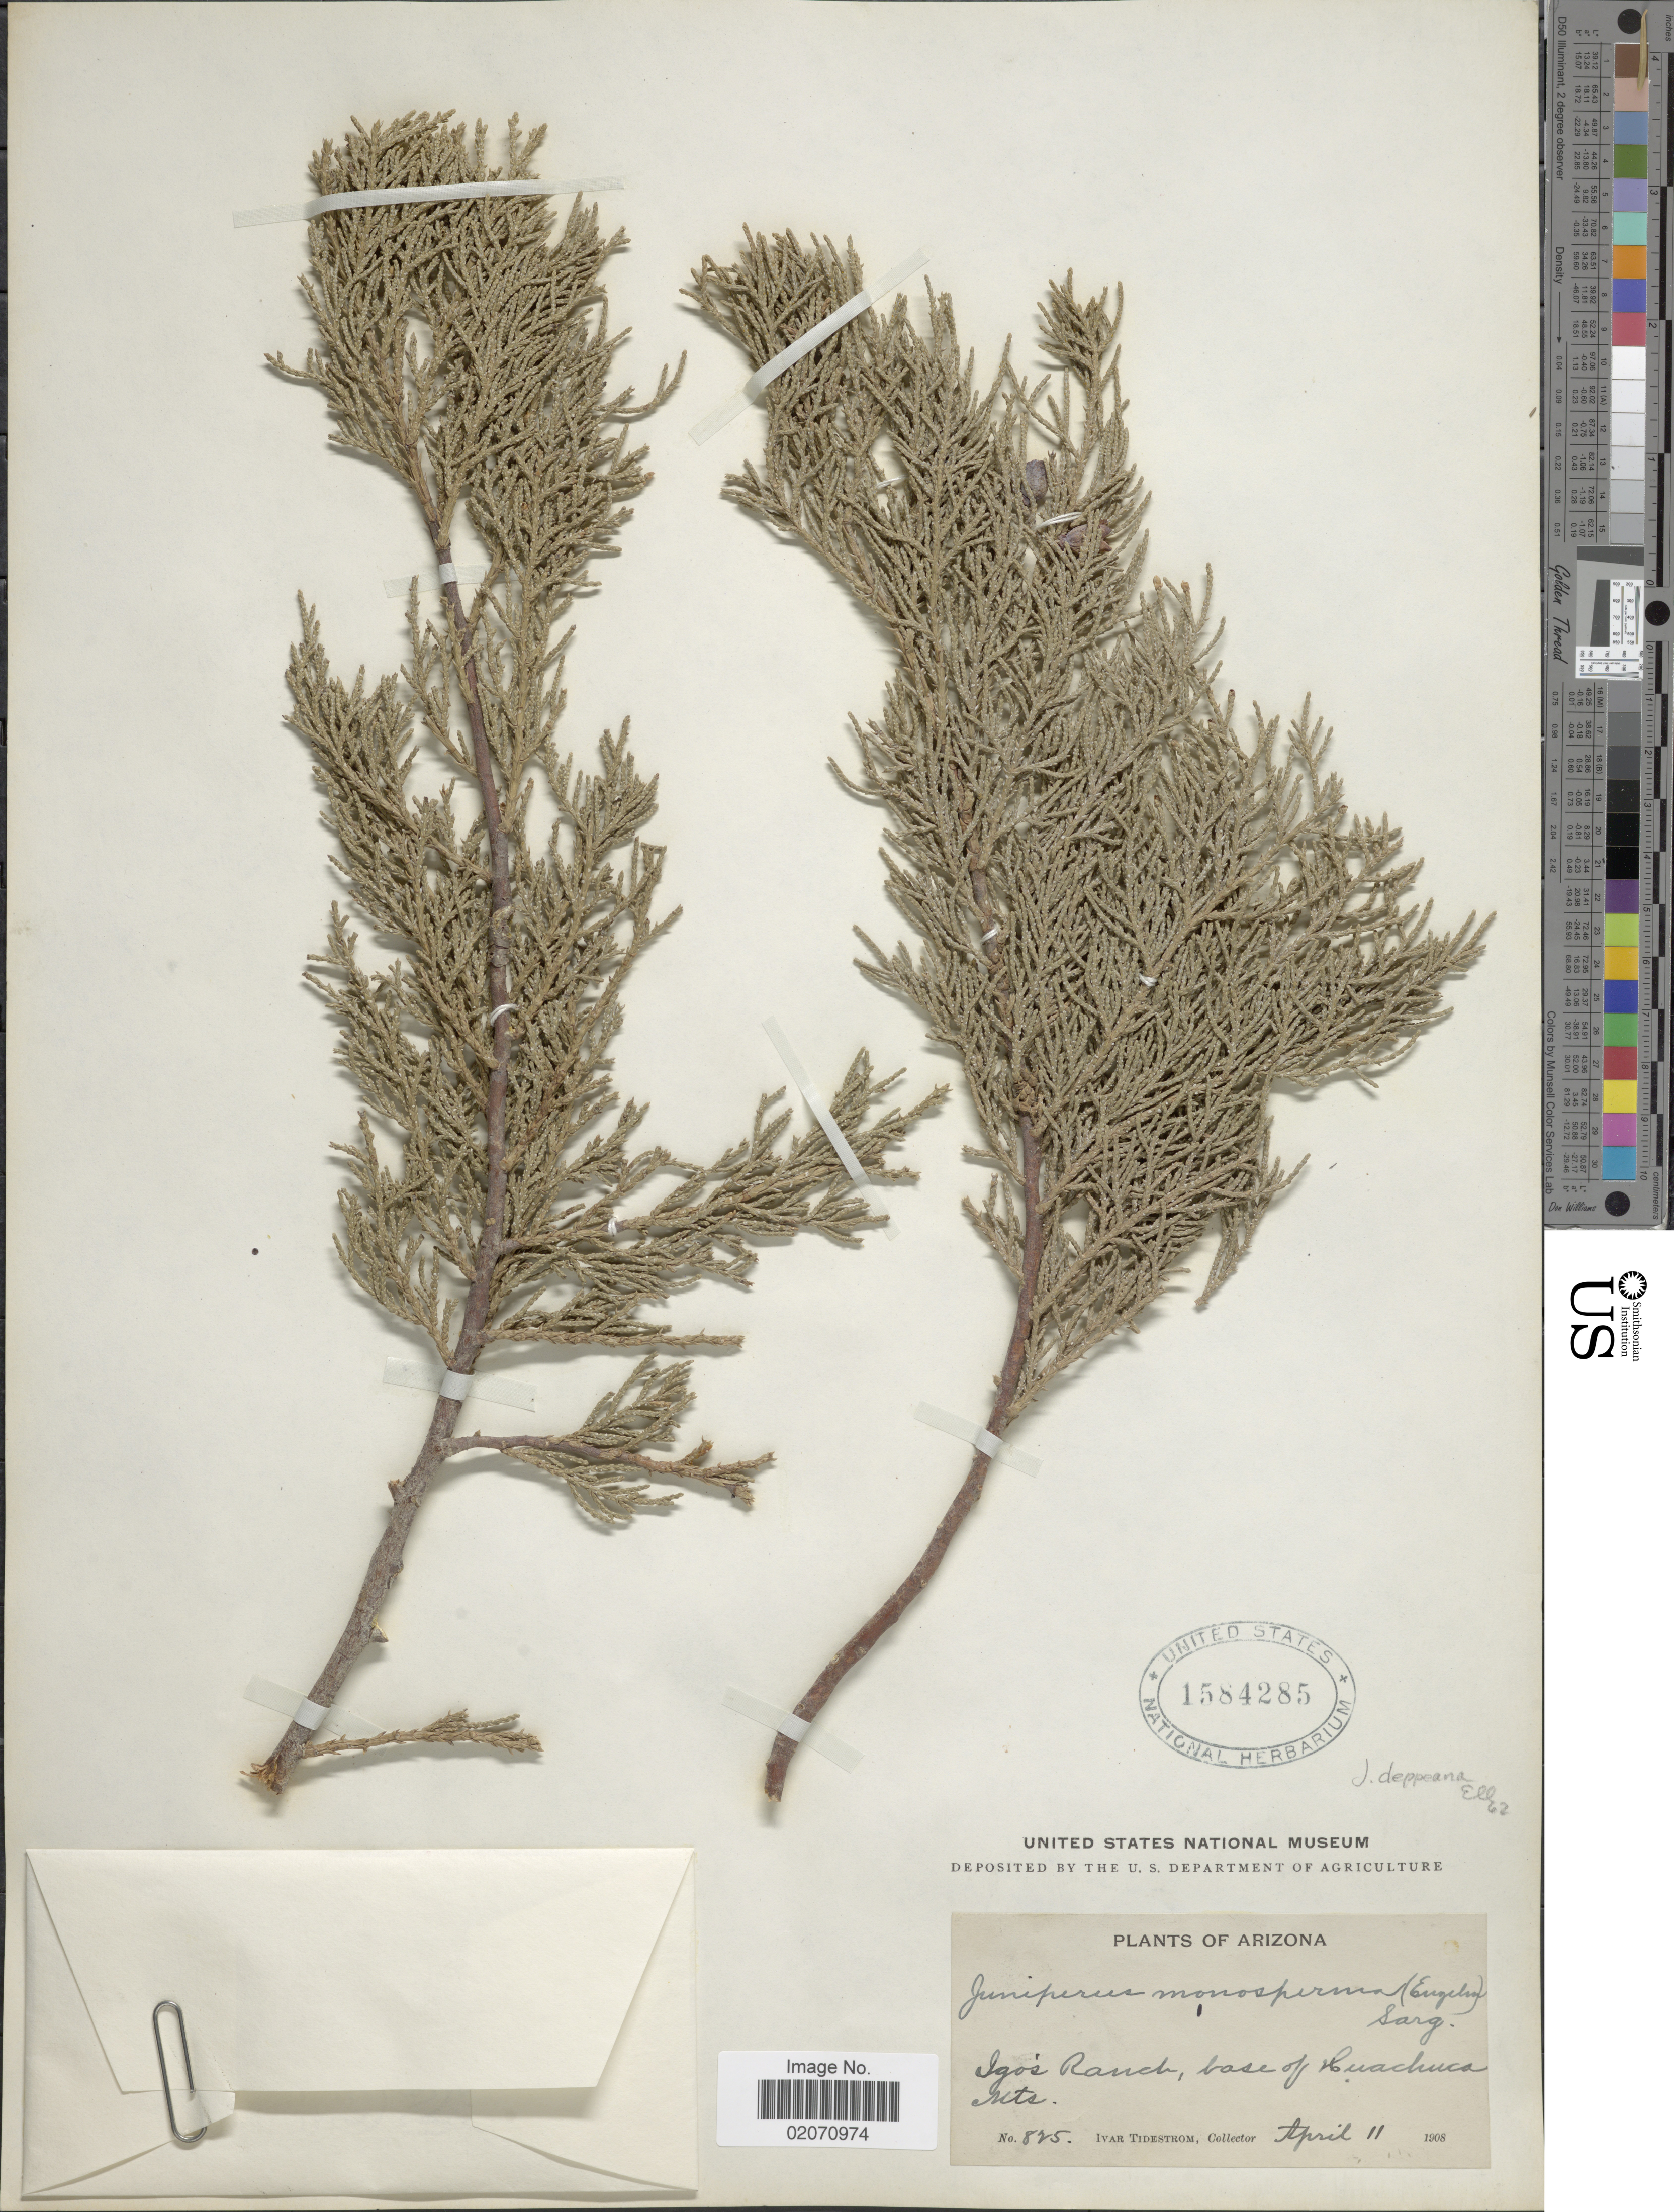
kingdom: Plantae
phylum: Tracheophyta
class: Pinopsida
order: Pinales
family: Cupressaceae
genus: Juniperus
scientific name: Juniperus deppeana var. pachyphlaea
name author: (Torr.) Martínez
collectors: I. F. Tidestrom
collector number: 825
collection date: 1908-04-11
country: United States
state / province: Arizona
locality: Igos Ranch, base of Huachuca Mts.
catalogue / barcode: US 1584285